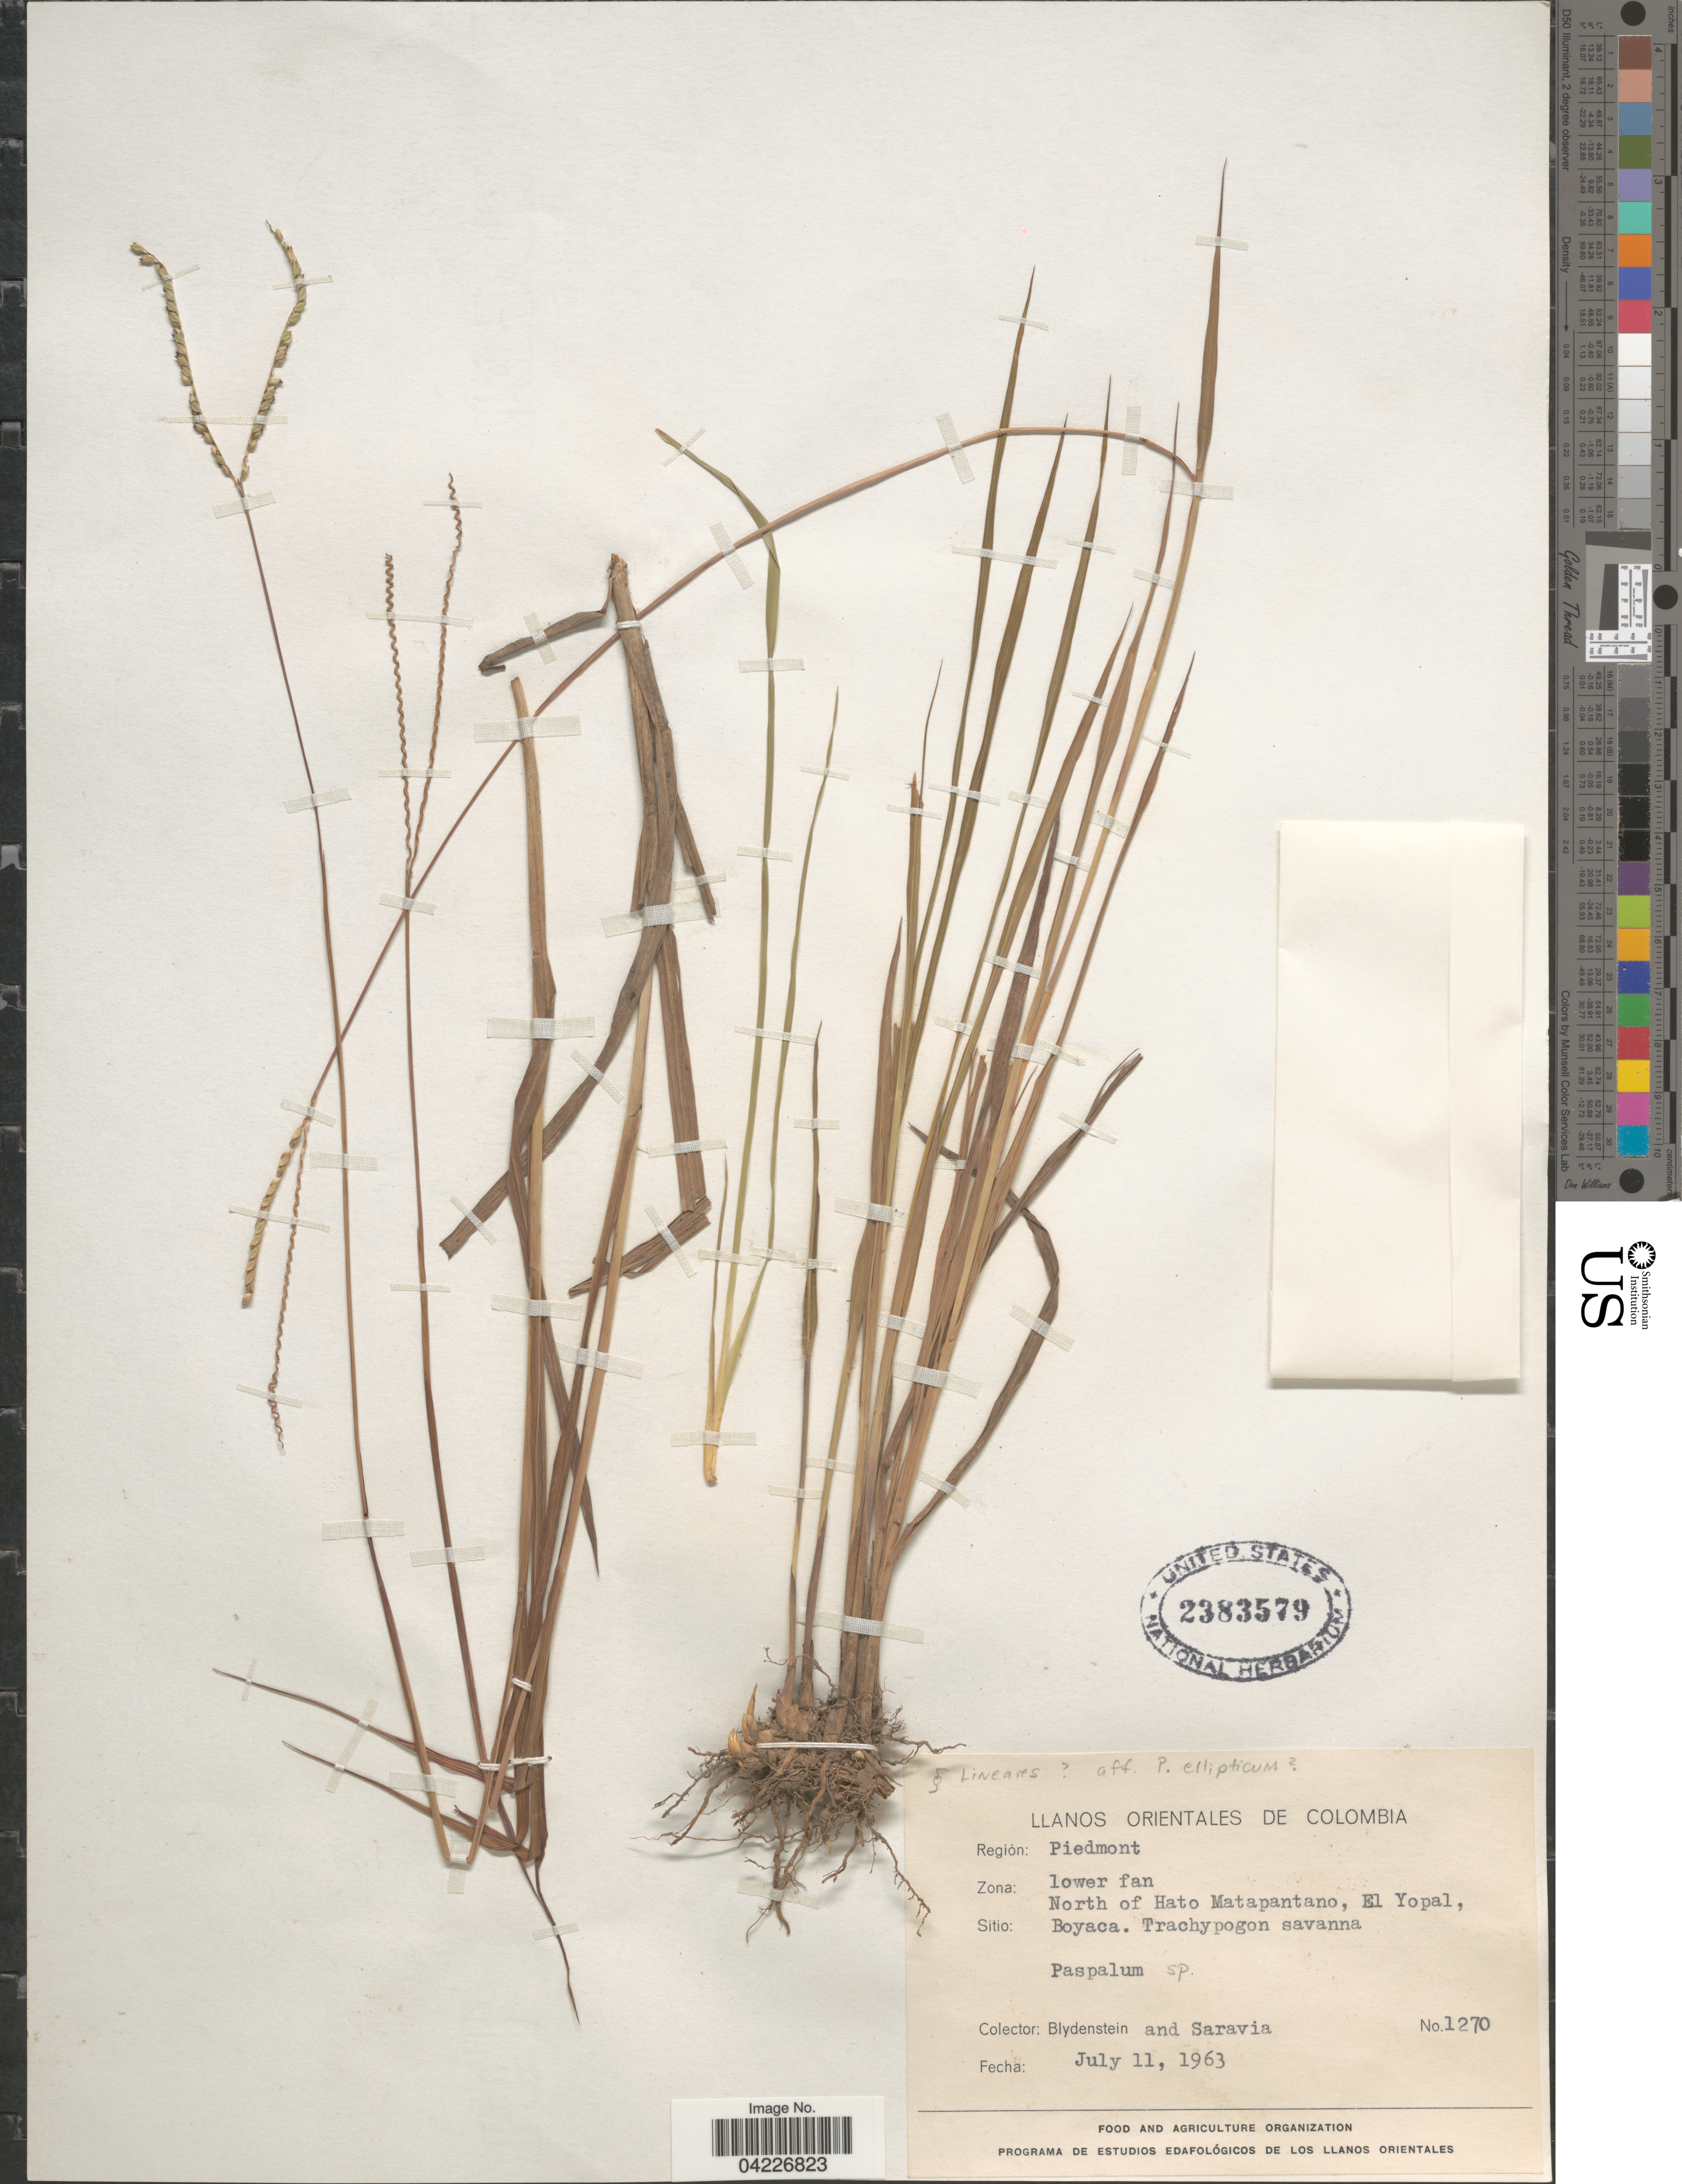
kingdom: Plantae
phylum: Tracheophyta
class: Liliopsida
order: Poales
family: Poaceae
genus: Paspalum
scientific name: Paspalum sp.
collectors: Blydenstein & Saravia, --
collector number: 1270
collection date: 1963-07-11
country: Colombia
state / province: Boyacá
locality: Llanos Orientales de Colombia. Región: Piedmont. Zona: lower fan. North of Hato Matapantano, El Yopal, Boyaca.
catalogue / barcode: US 2383579